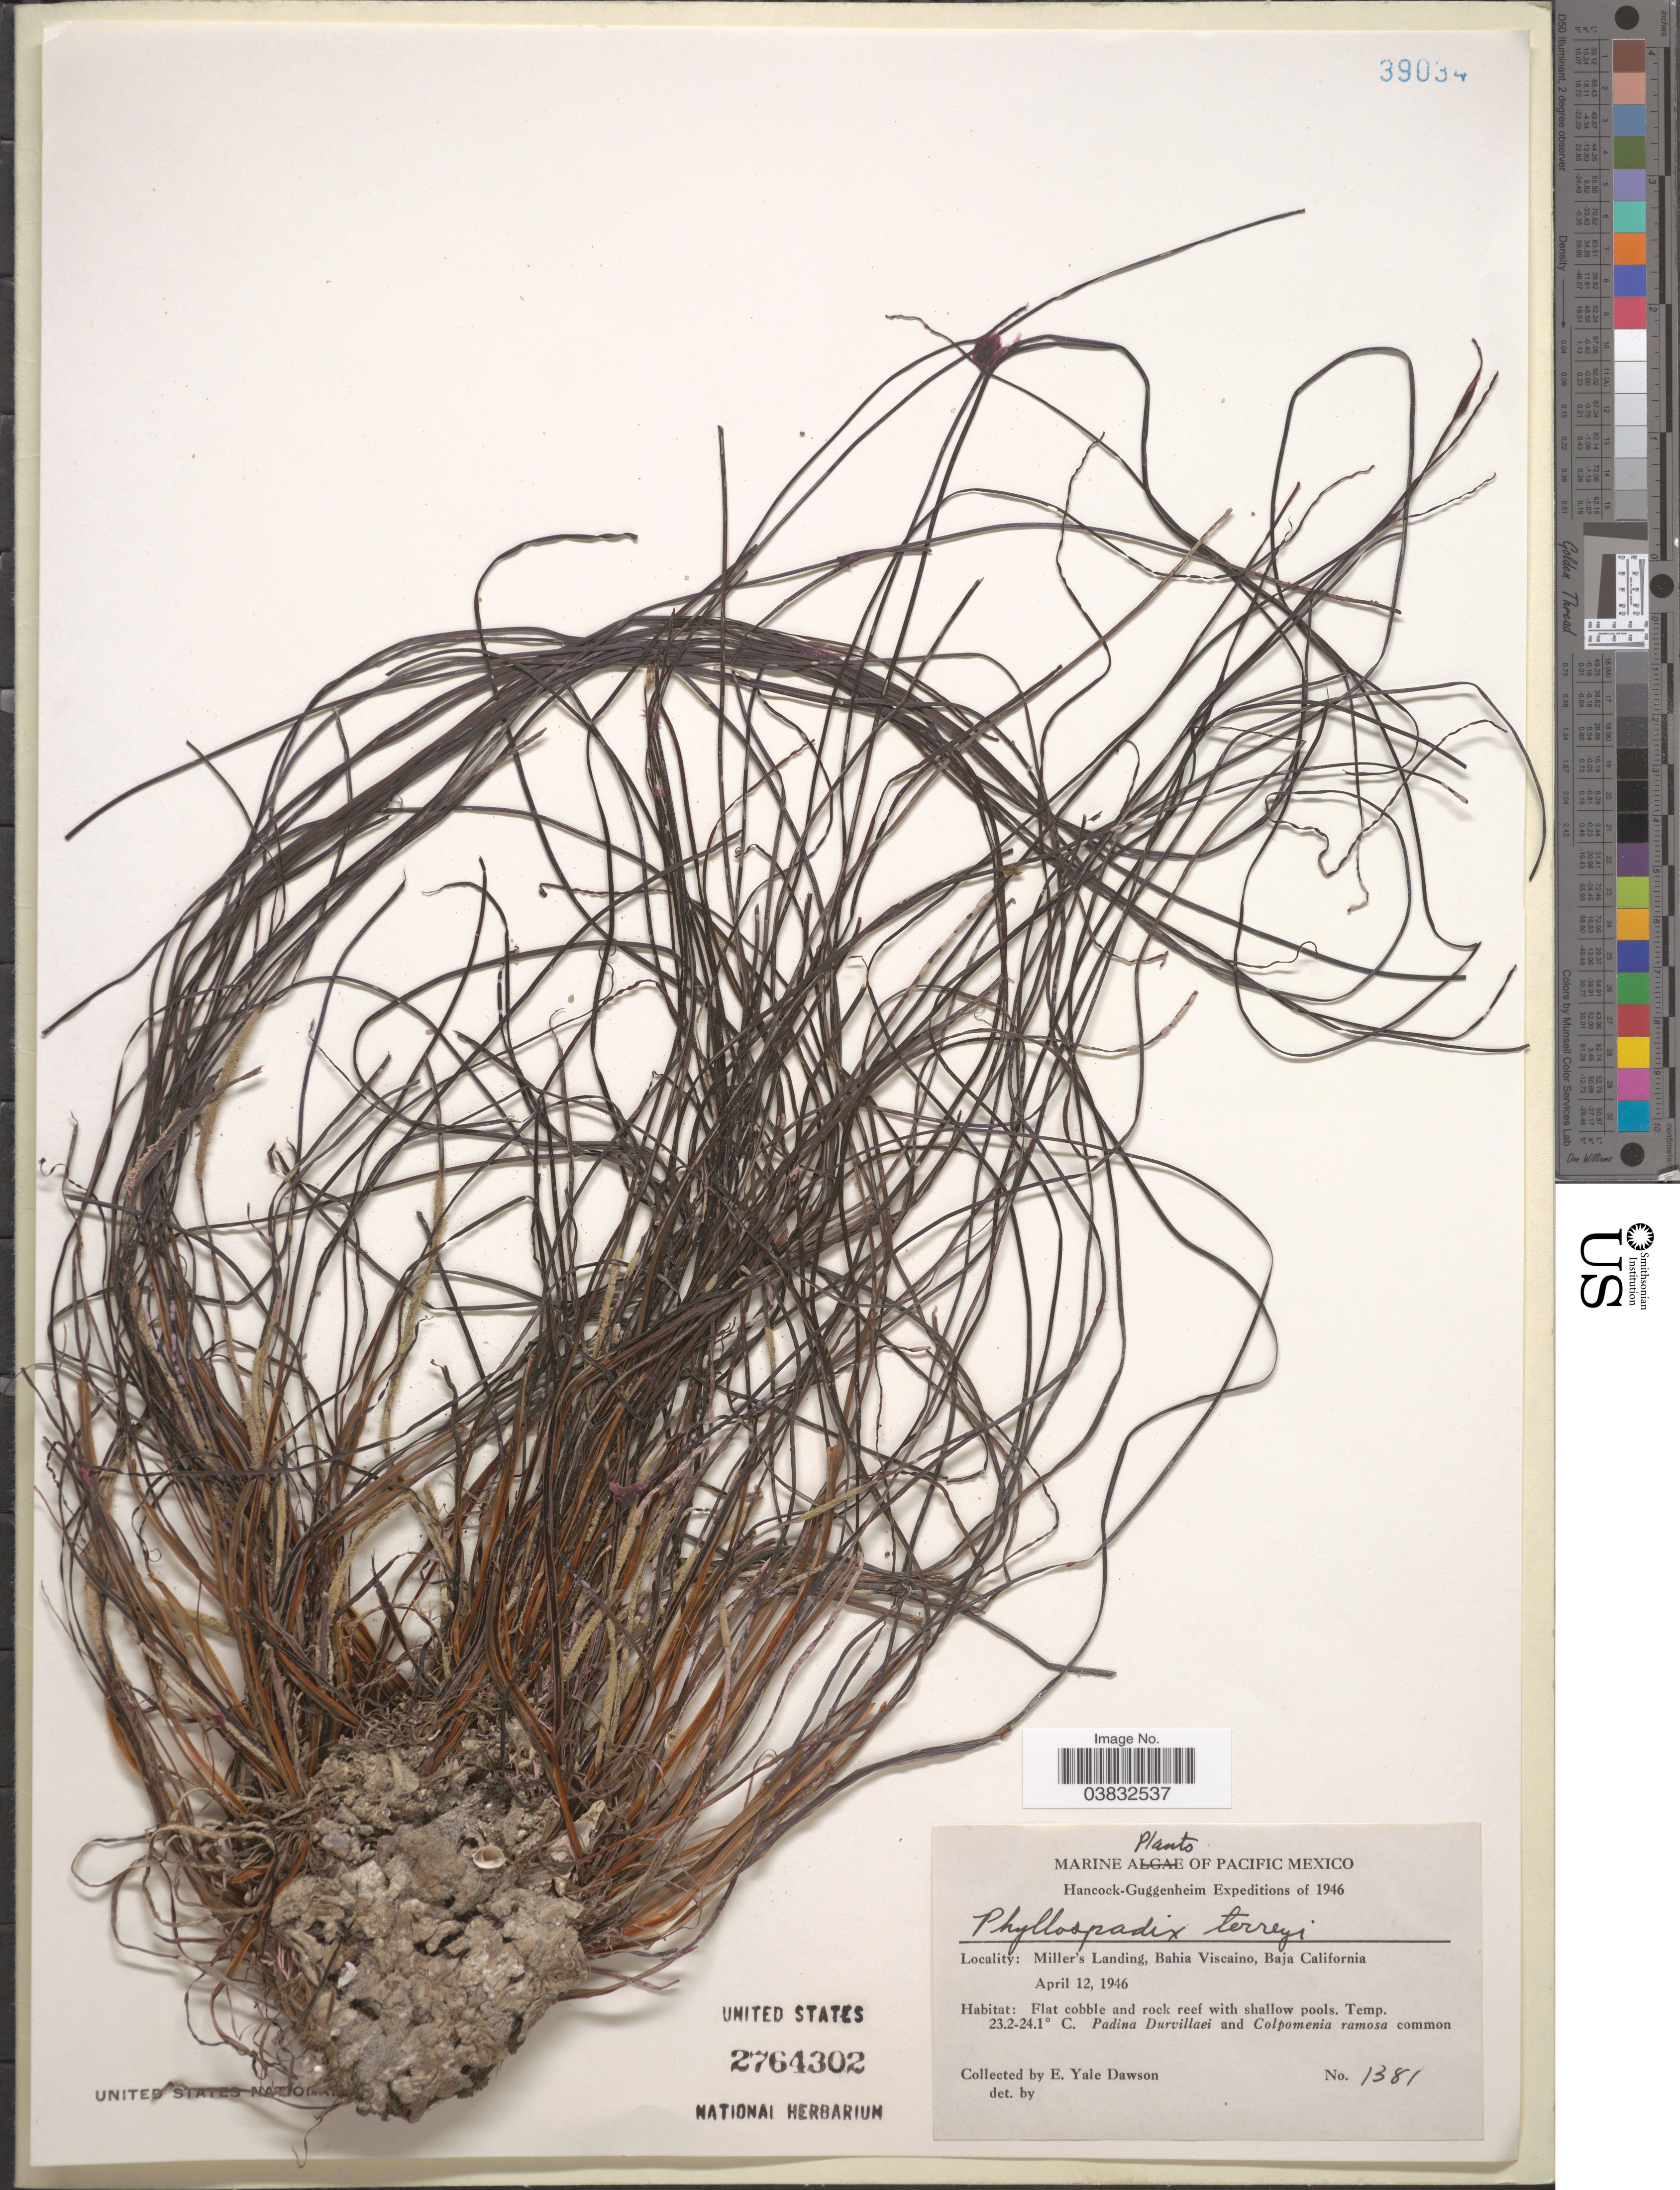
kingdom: Plantae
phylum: Tracheophyta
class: Liliopsida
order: Alismatales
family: Zosteraceae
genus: Phyllospadix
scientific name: Phyllospadix torreyi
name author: S. Watson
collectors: N. Yensen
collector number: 1381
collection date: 1946-04-12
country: Mexico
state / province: Baja California Norte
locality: Pacific Mexico. [unsure placement] Miller's Landing, Bahia Wiscaino.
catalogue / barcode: US 2764302